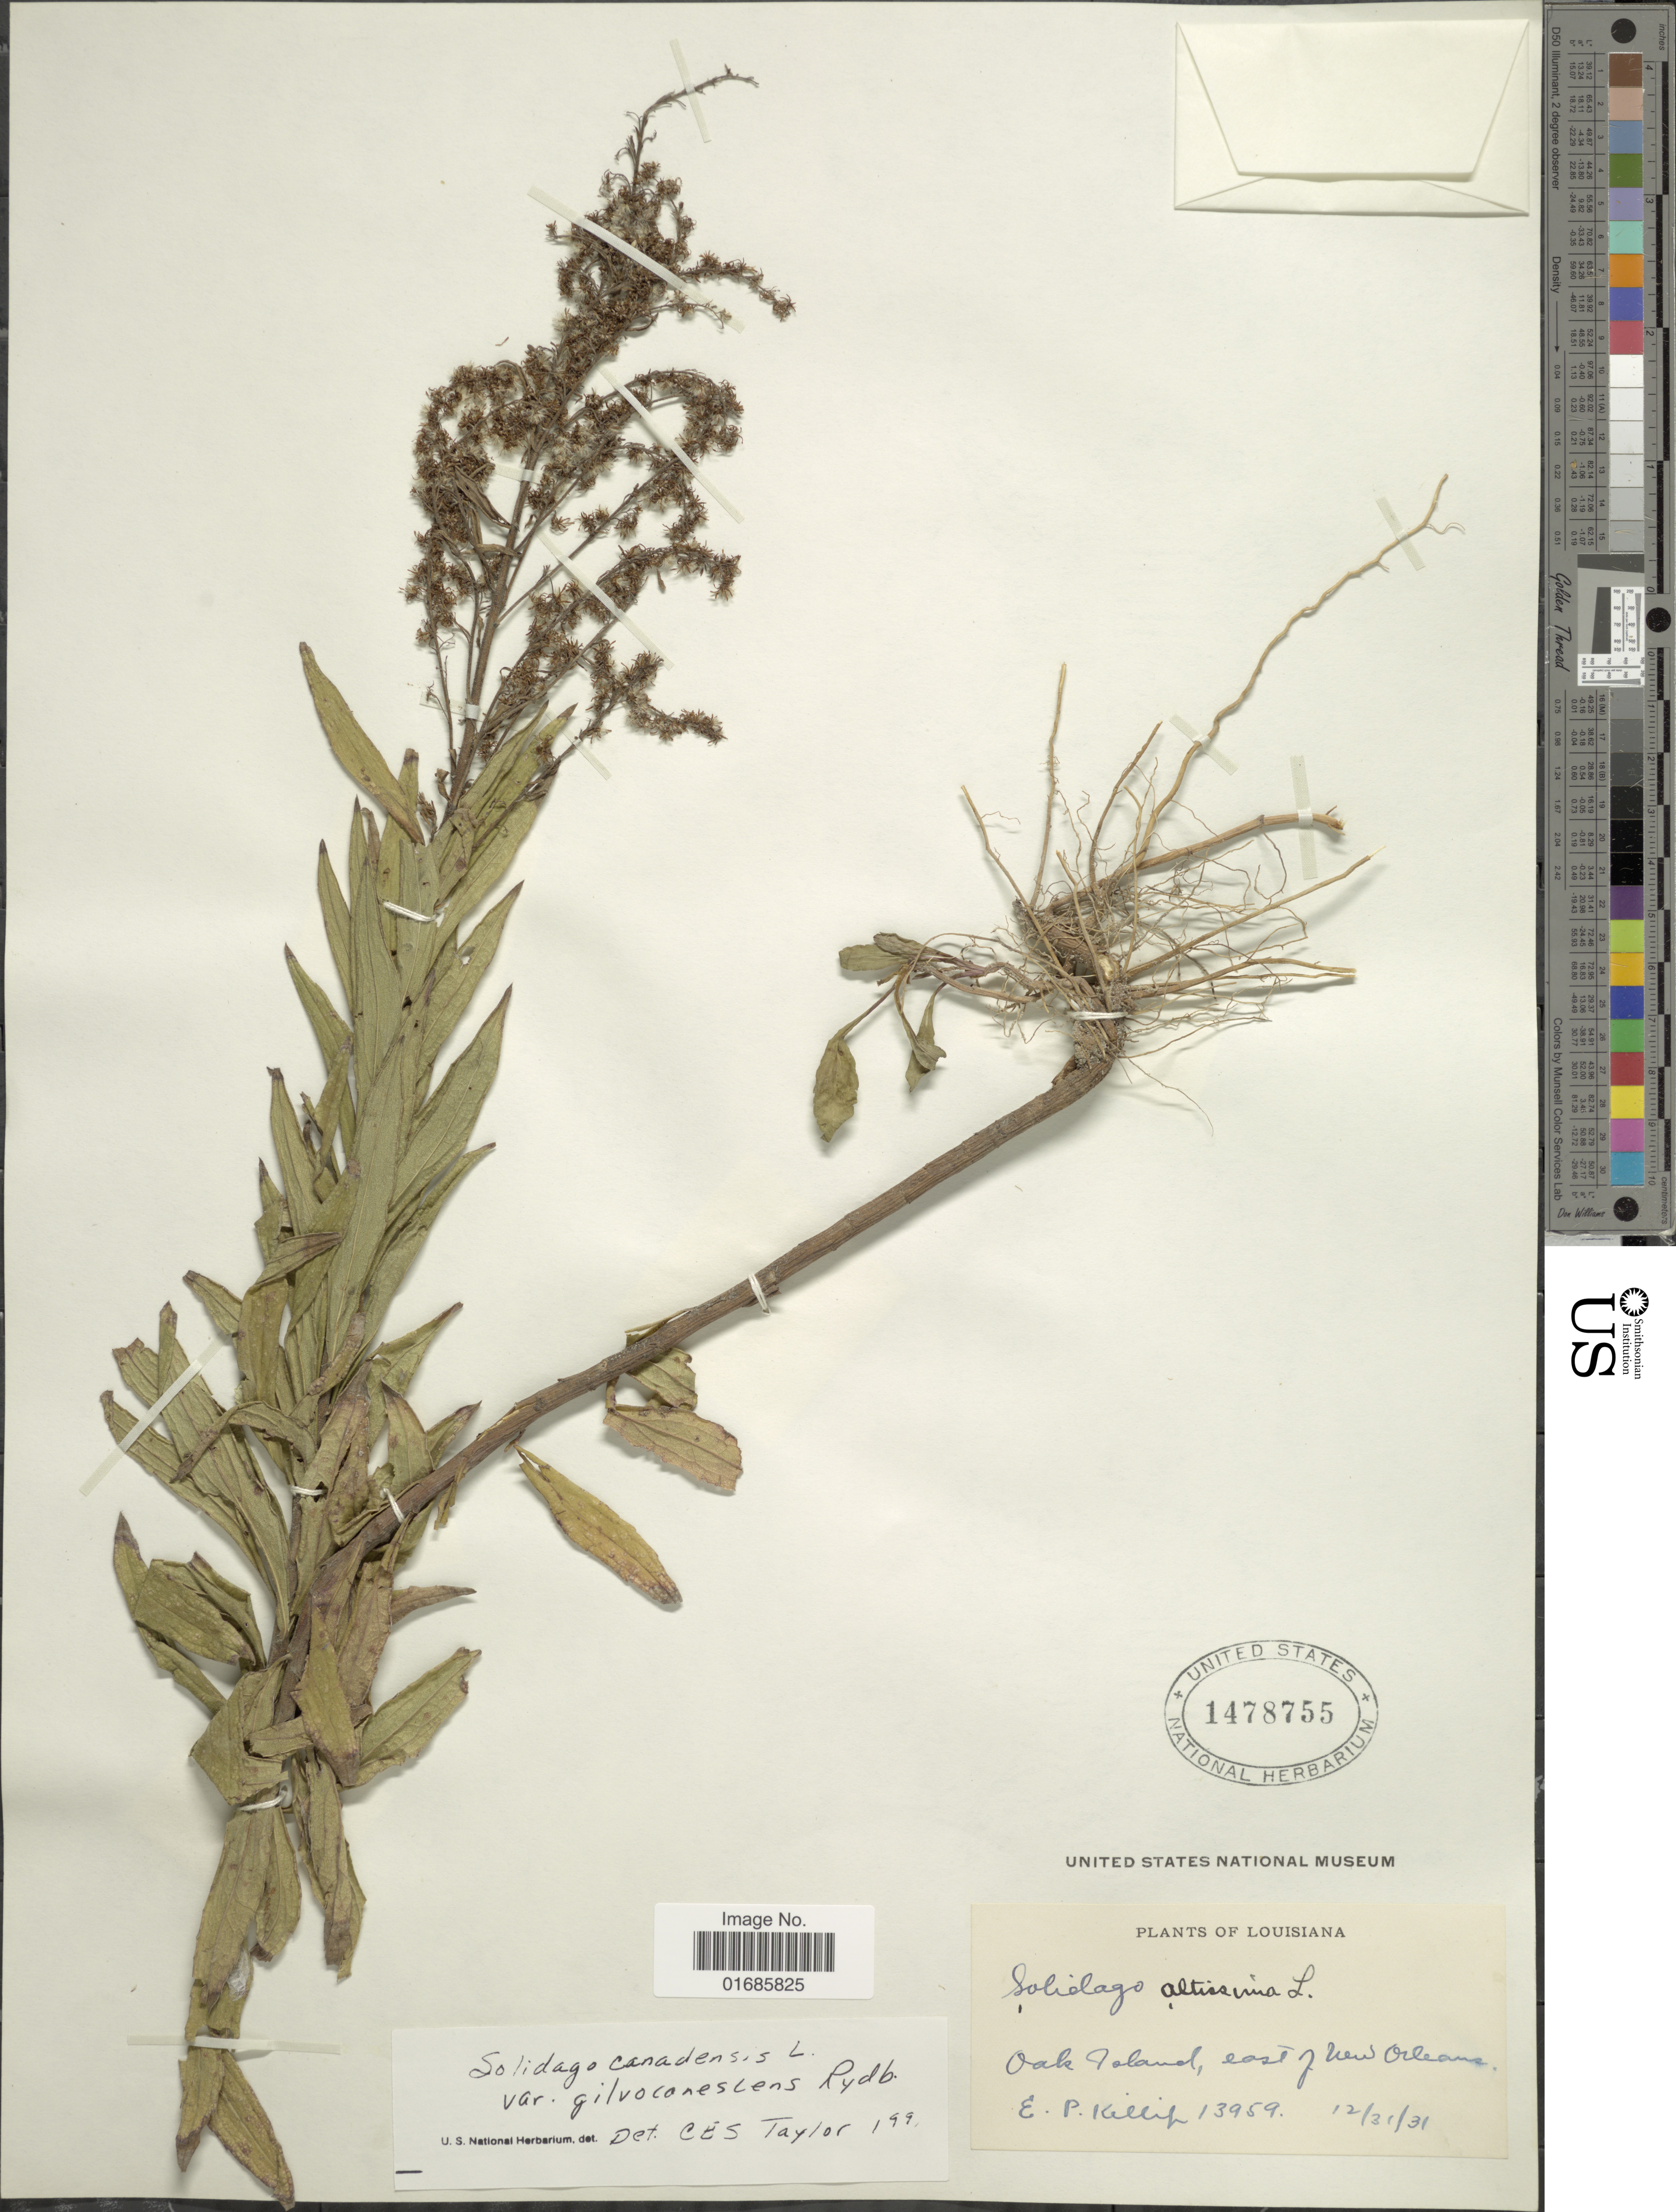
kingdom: Plantae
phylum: Tracheophyta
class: Magnoliopsida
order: Asterales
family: Asteraceae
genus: Solidago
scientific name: Solidago canadensis var. scabra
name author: (Muhl. ex Willd.) Torr. & A. Gray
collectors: E. P. Killip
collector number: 13959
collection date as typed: Transcribed d/m/y: 31/12/31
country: United States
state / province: Louisiana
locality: Oak Island, east of New Orleans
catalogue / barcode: US 1478755